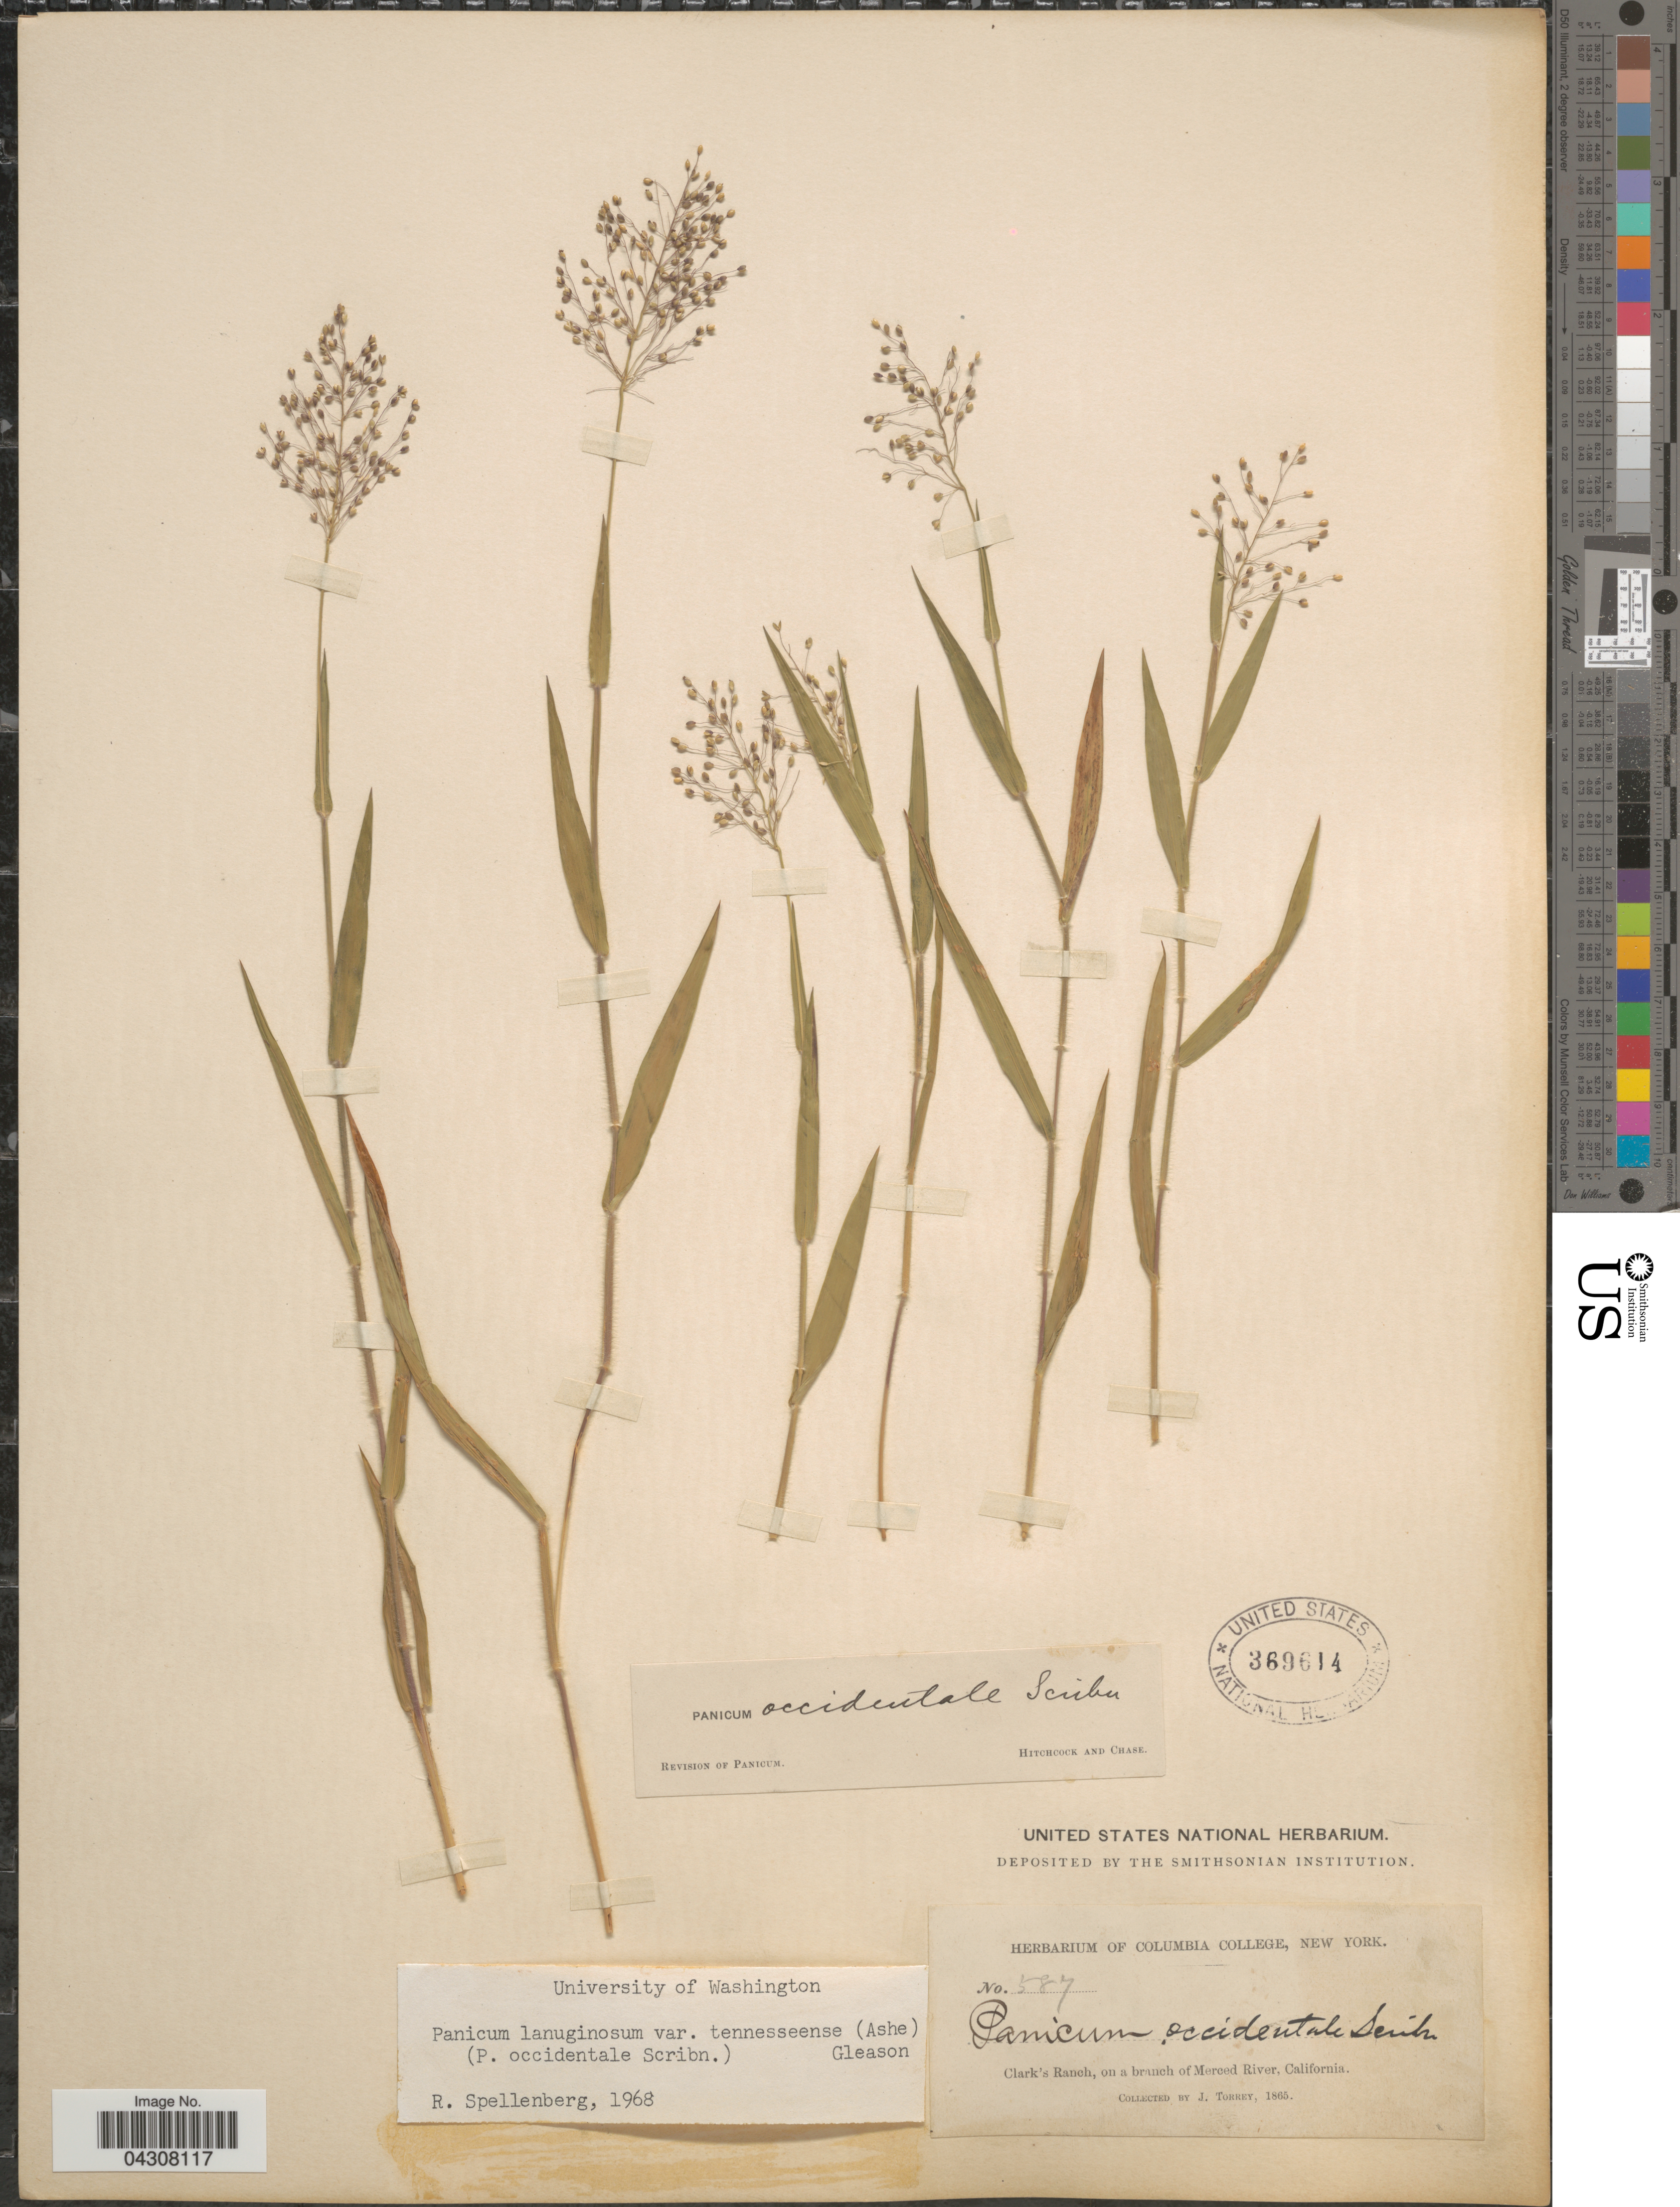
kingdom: Plantae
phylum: Tracheophyta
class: Liliopsida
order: Poales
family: Poaceae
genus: Dichanthelium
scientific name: Dichanthelium acuminatum var. acuminatum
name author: (Sw.) Gould & C.A. Clark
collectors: J. Torrey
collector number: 587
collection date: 1865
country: United States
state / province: California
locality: Clark's Ranch, on a branch of Merced River.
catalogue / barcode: US 369614